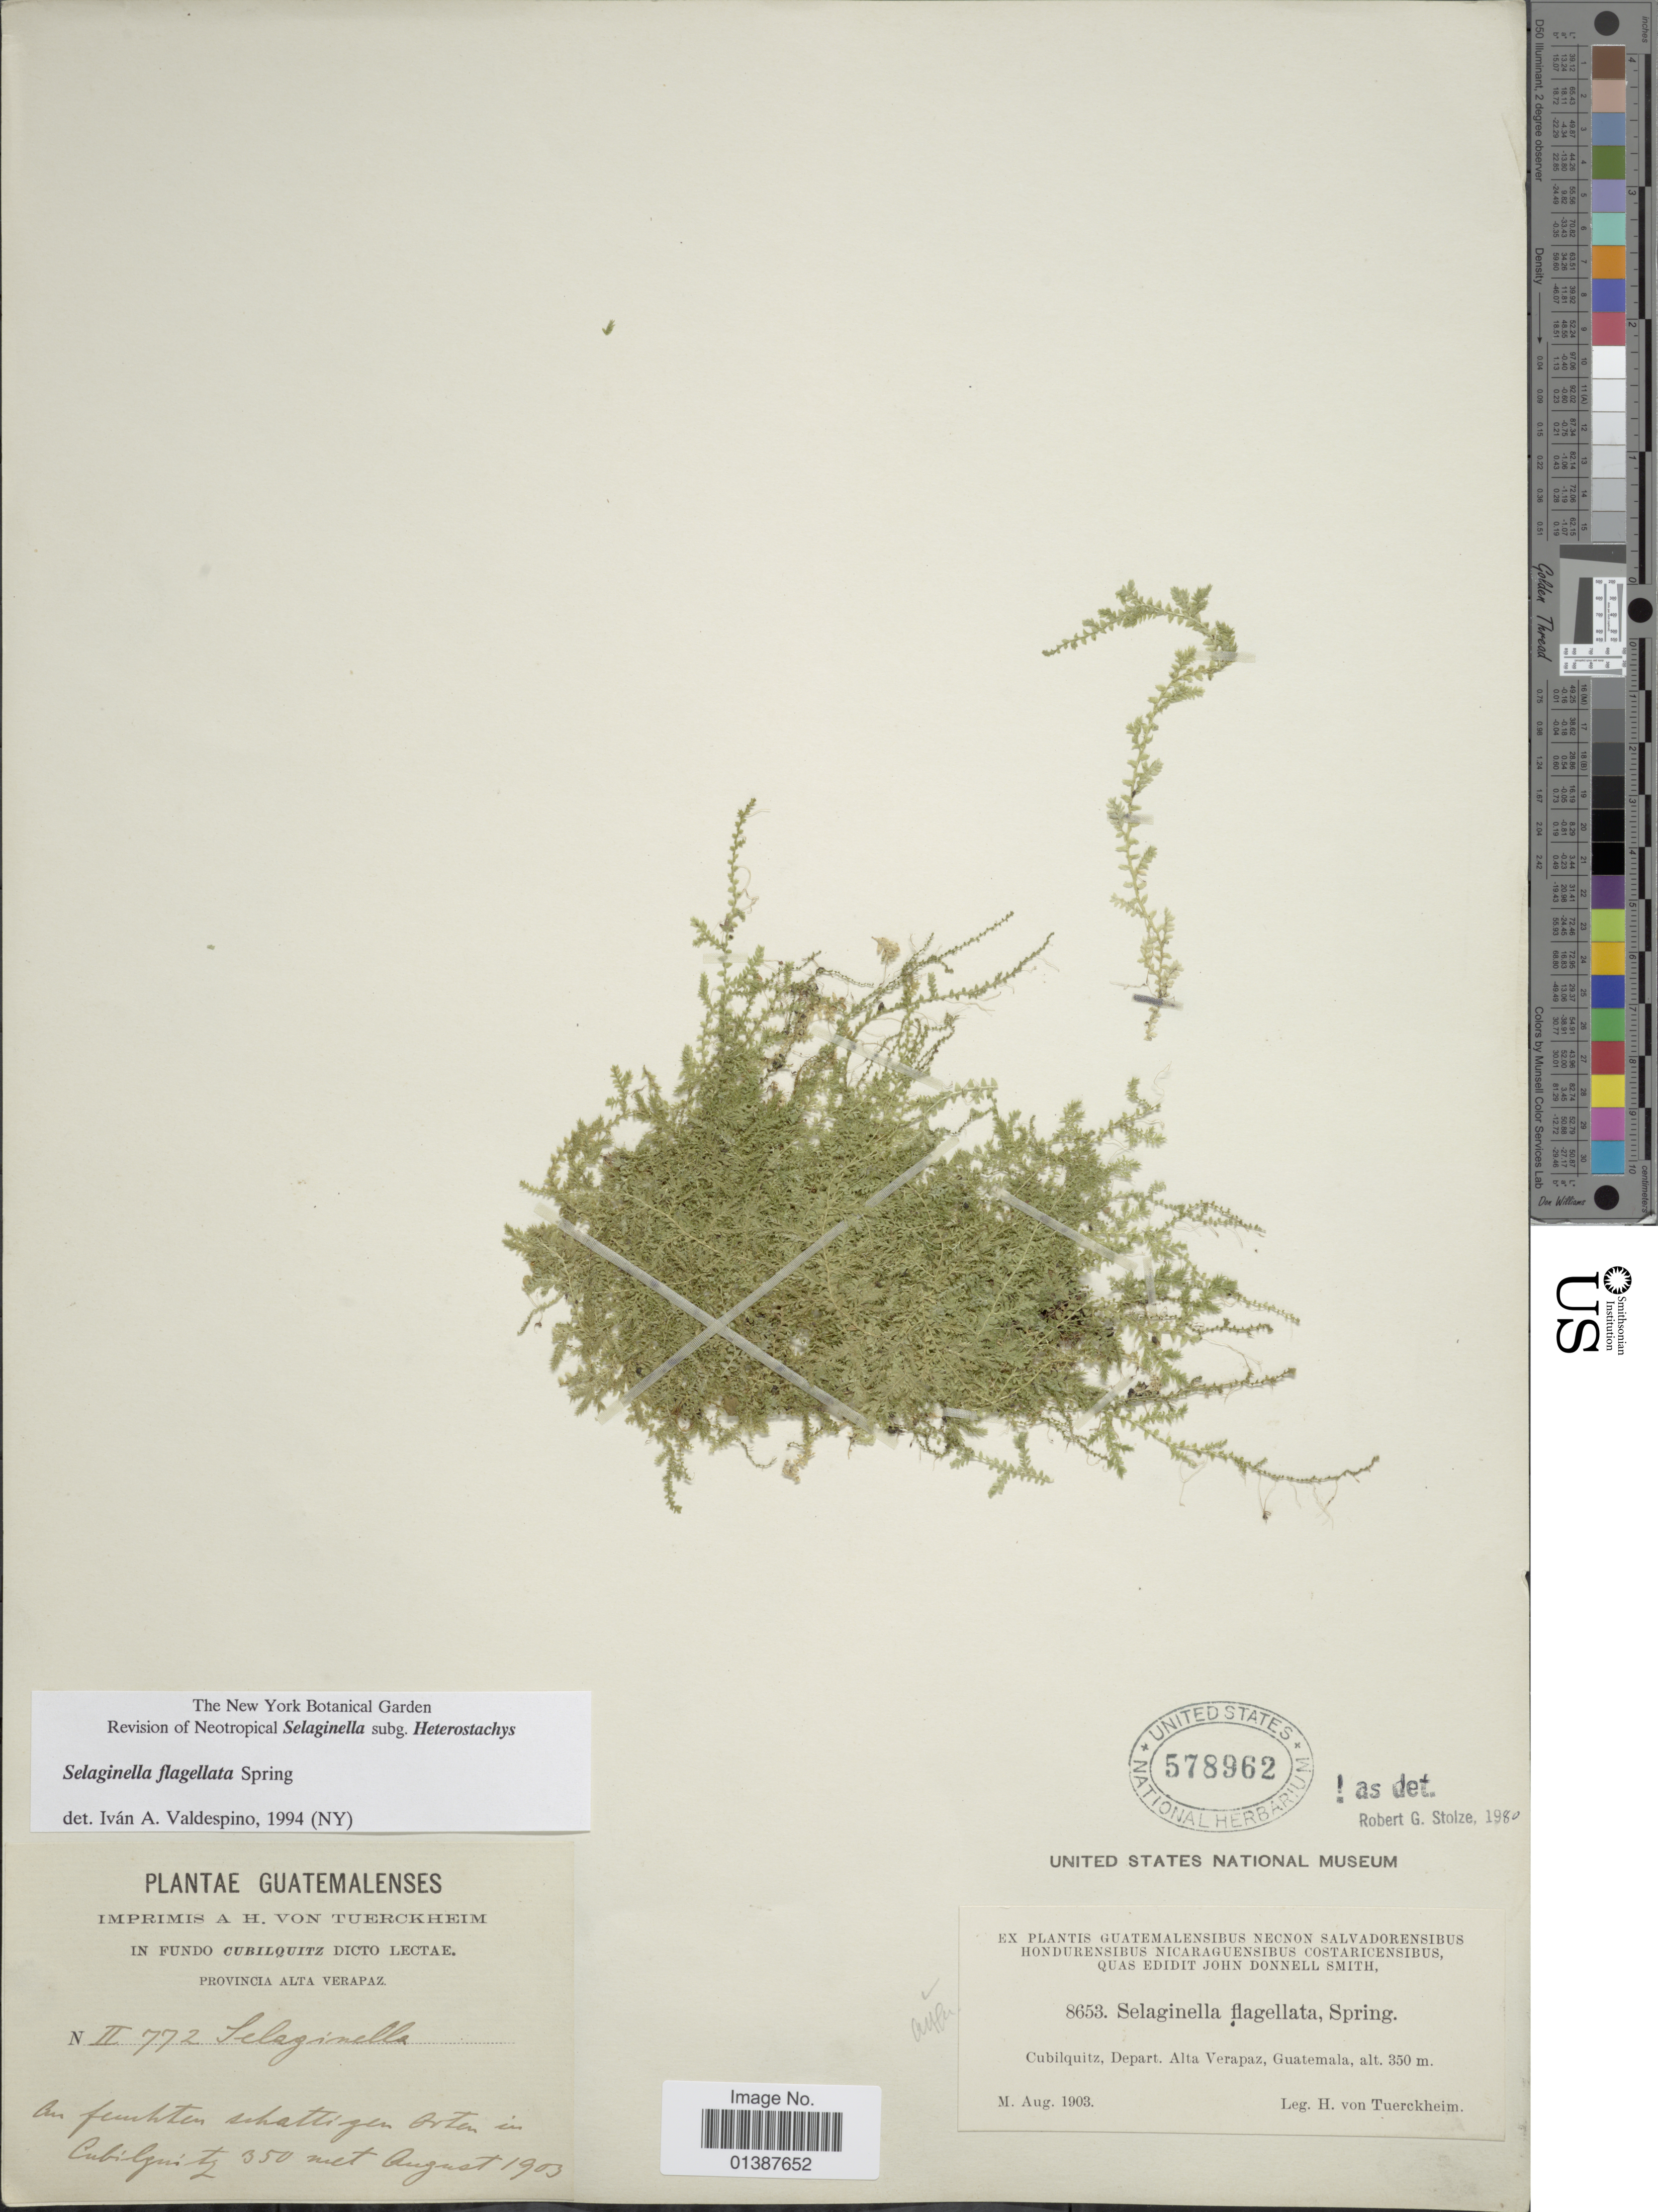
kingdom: Plantae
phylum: Tracheophyta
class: Lycopodiopsida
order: Selaginellales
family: Selaginellaceae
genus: Selaginella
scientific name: Selaginella flagellata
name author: Spring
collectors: H. von Türckheim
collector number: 8653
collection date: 1903-08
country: Guatemala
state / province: Alta Verapaz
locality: Cubilquitz, Depart Alta Verapaz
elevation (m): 350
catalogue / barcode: US 578962